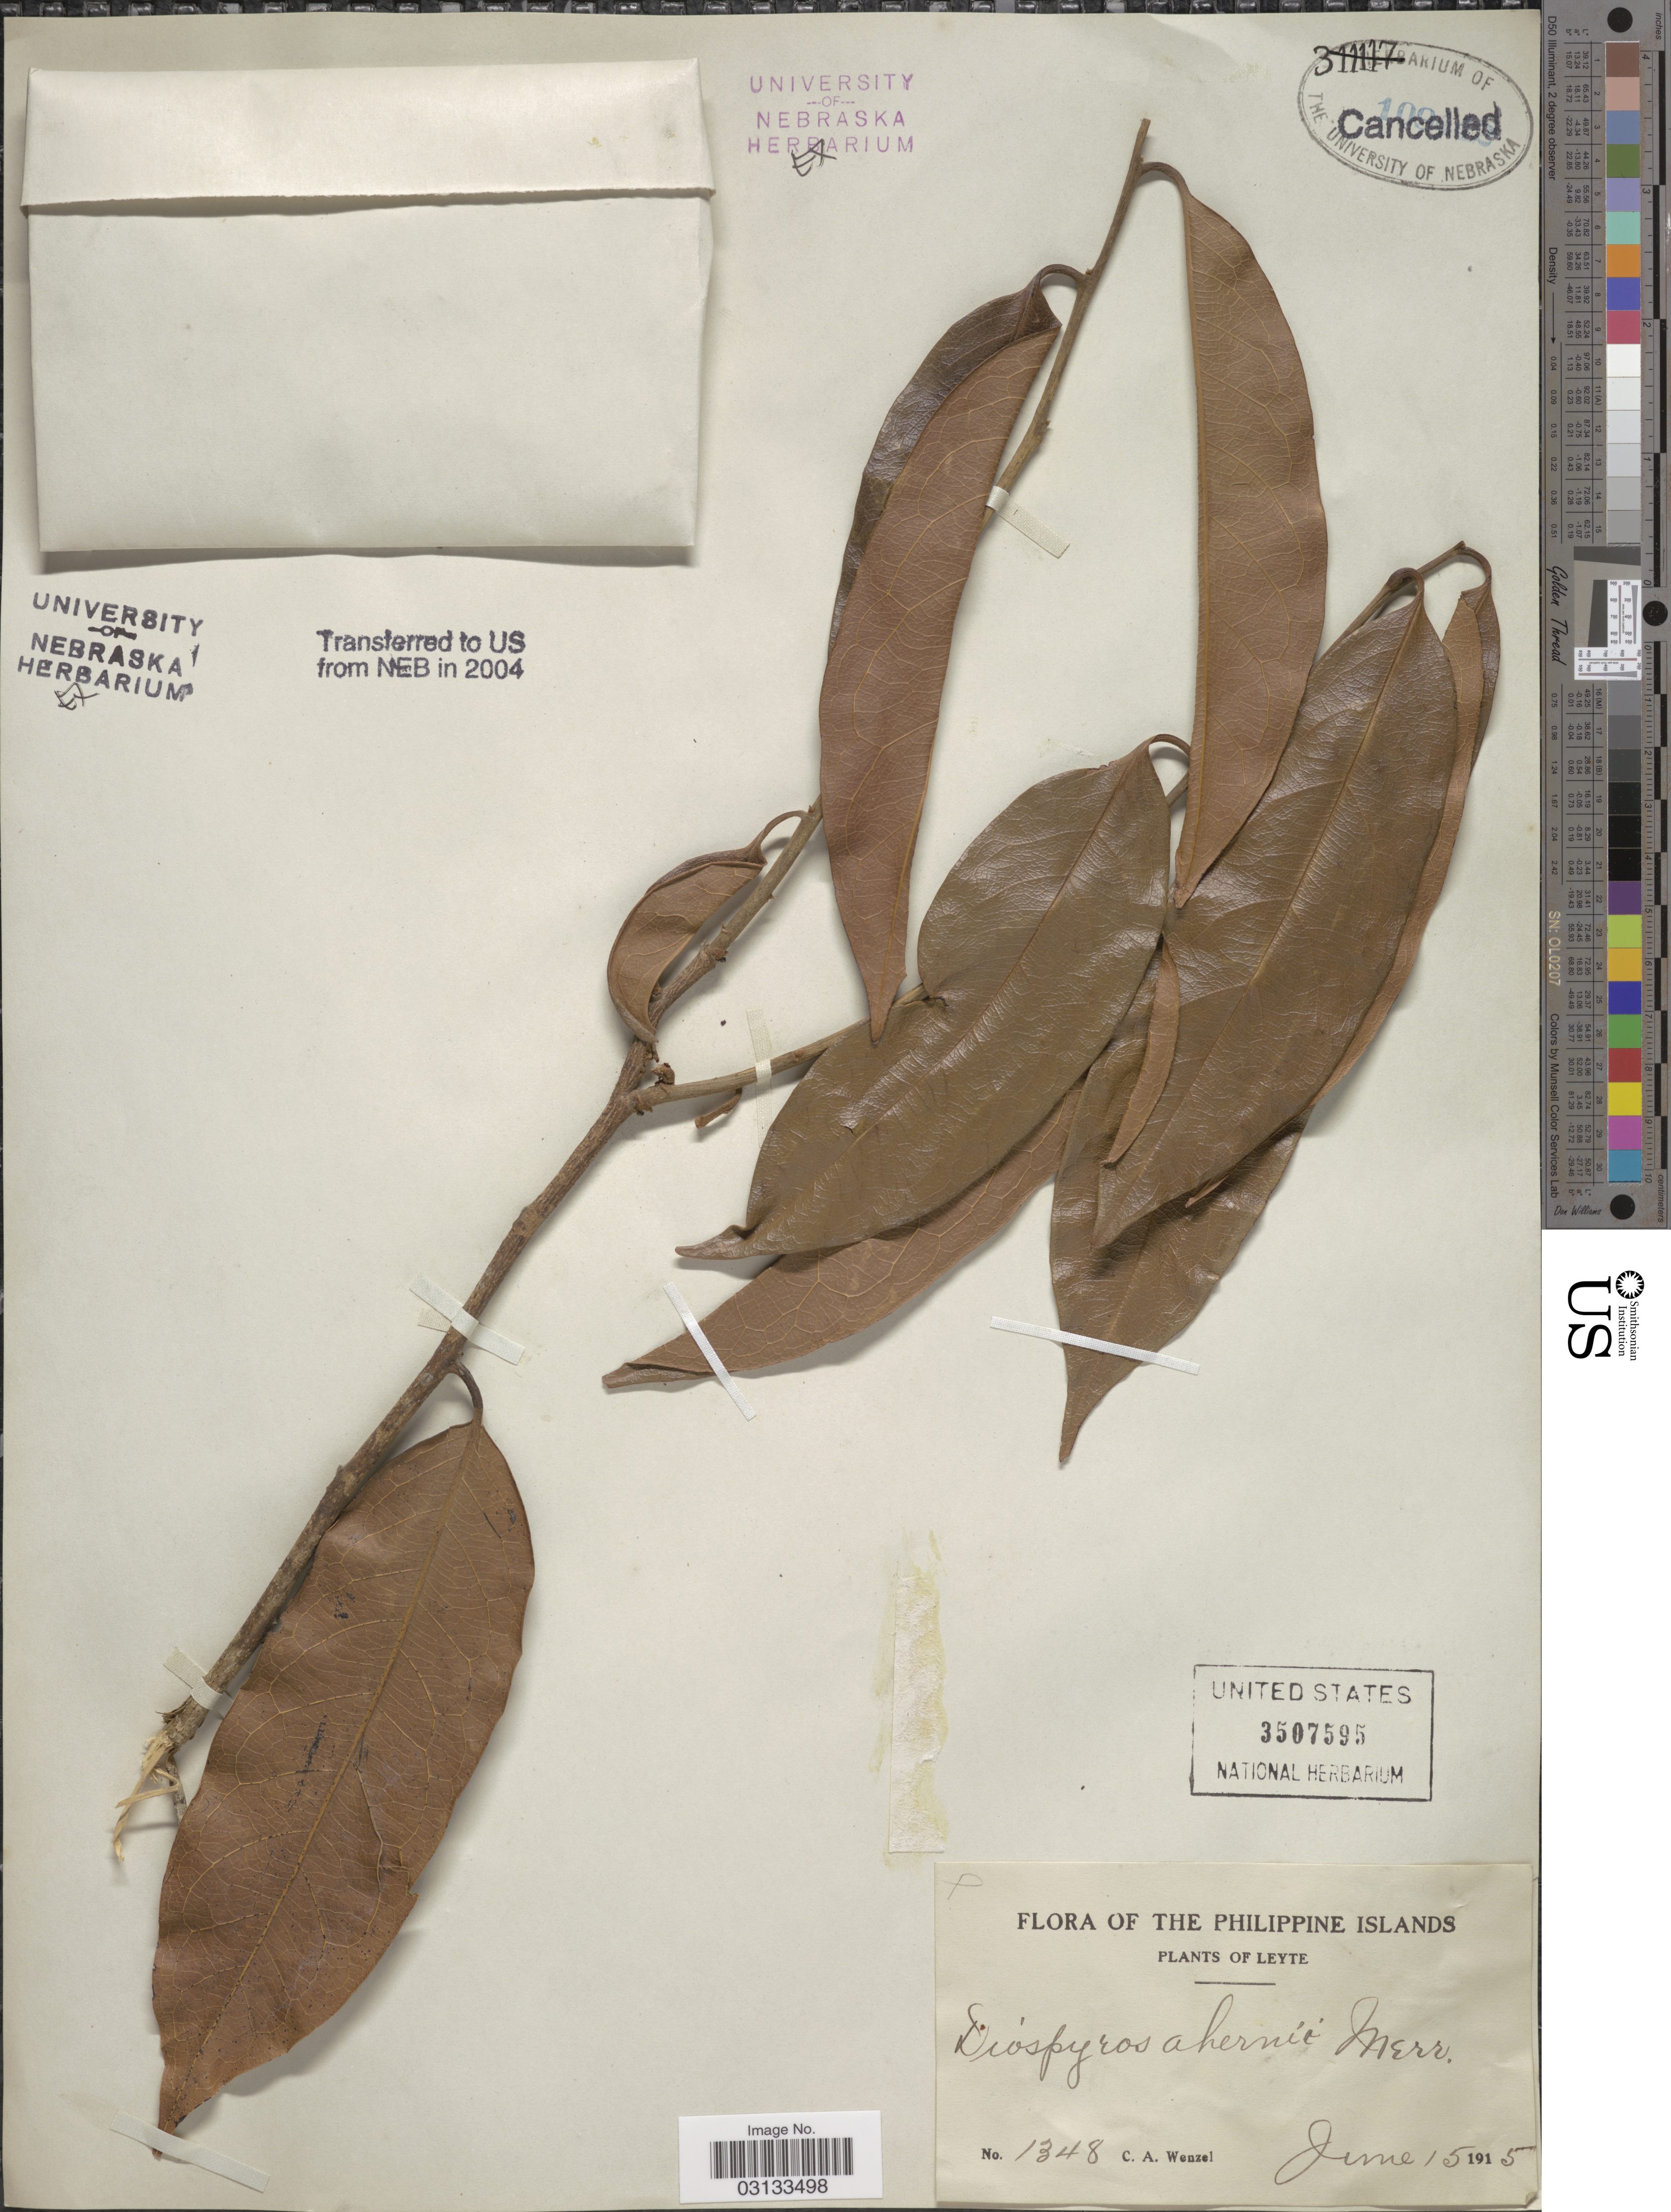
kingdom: Plantae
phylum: Tracheophyta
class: Magnoliopsida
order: Ericales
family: Ebenaceae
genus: Diospyros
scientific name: Diospyros ahernii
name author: Merr.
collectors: C. Wenzel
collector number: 1348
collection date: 1915-06-15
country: Philippines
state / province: Eastern Visayas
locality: Leyte.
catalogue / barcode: US 3507595